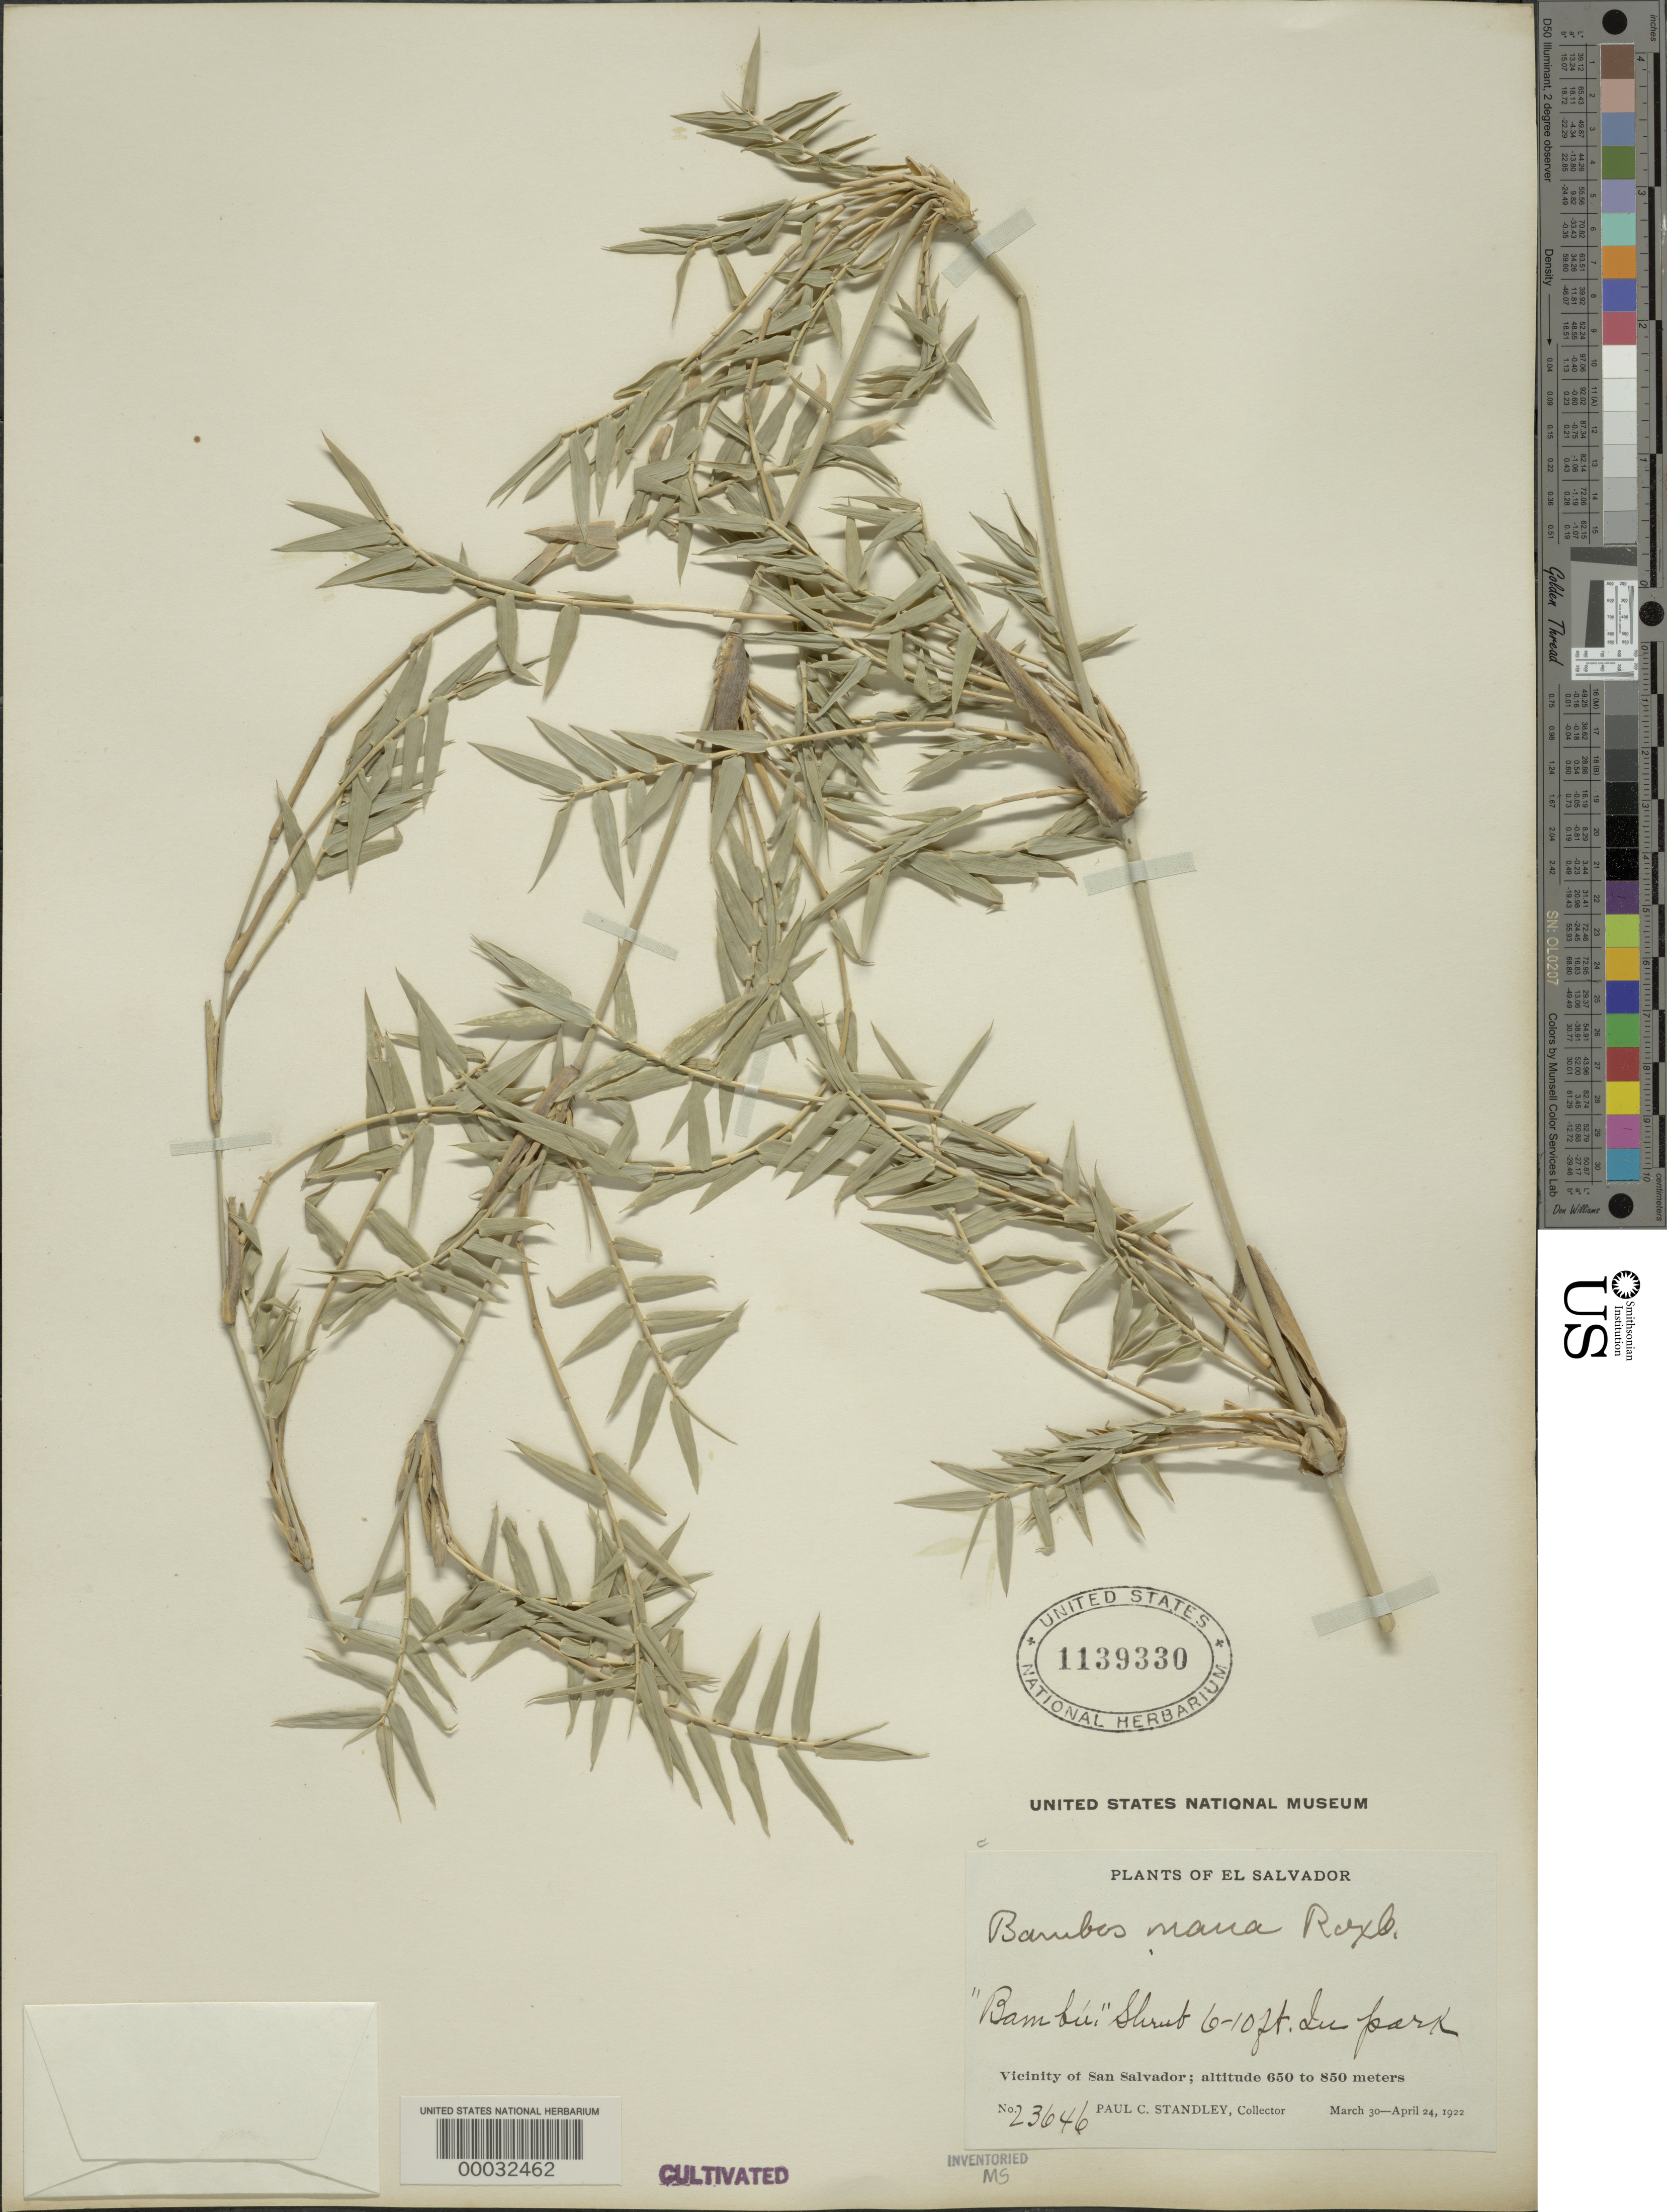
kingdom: Plantae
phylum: Tracheophyta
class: Liliopsida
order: Poales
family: Poaceae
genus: Bambusa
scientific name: Bambusa multiplex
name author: (Lour.) Raeusch. ex Schult. & Schult. f.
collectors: P. C. Standley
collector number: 23646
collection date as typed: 30 Mar 1922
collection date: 1922-03-30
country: El Salvador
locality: San salvador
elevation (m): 650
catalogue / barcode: US 1139330